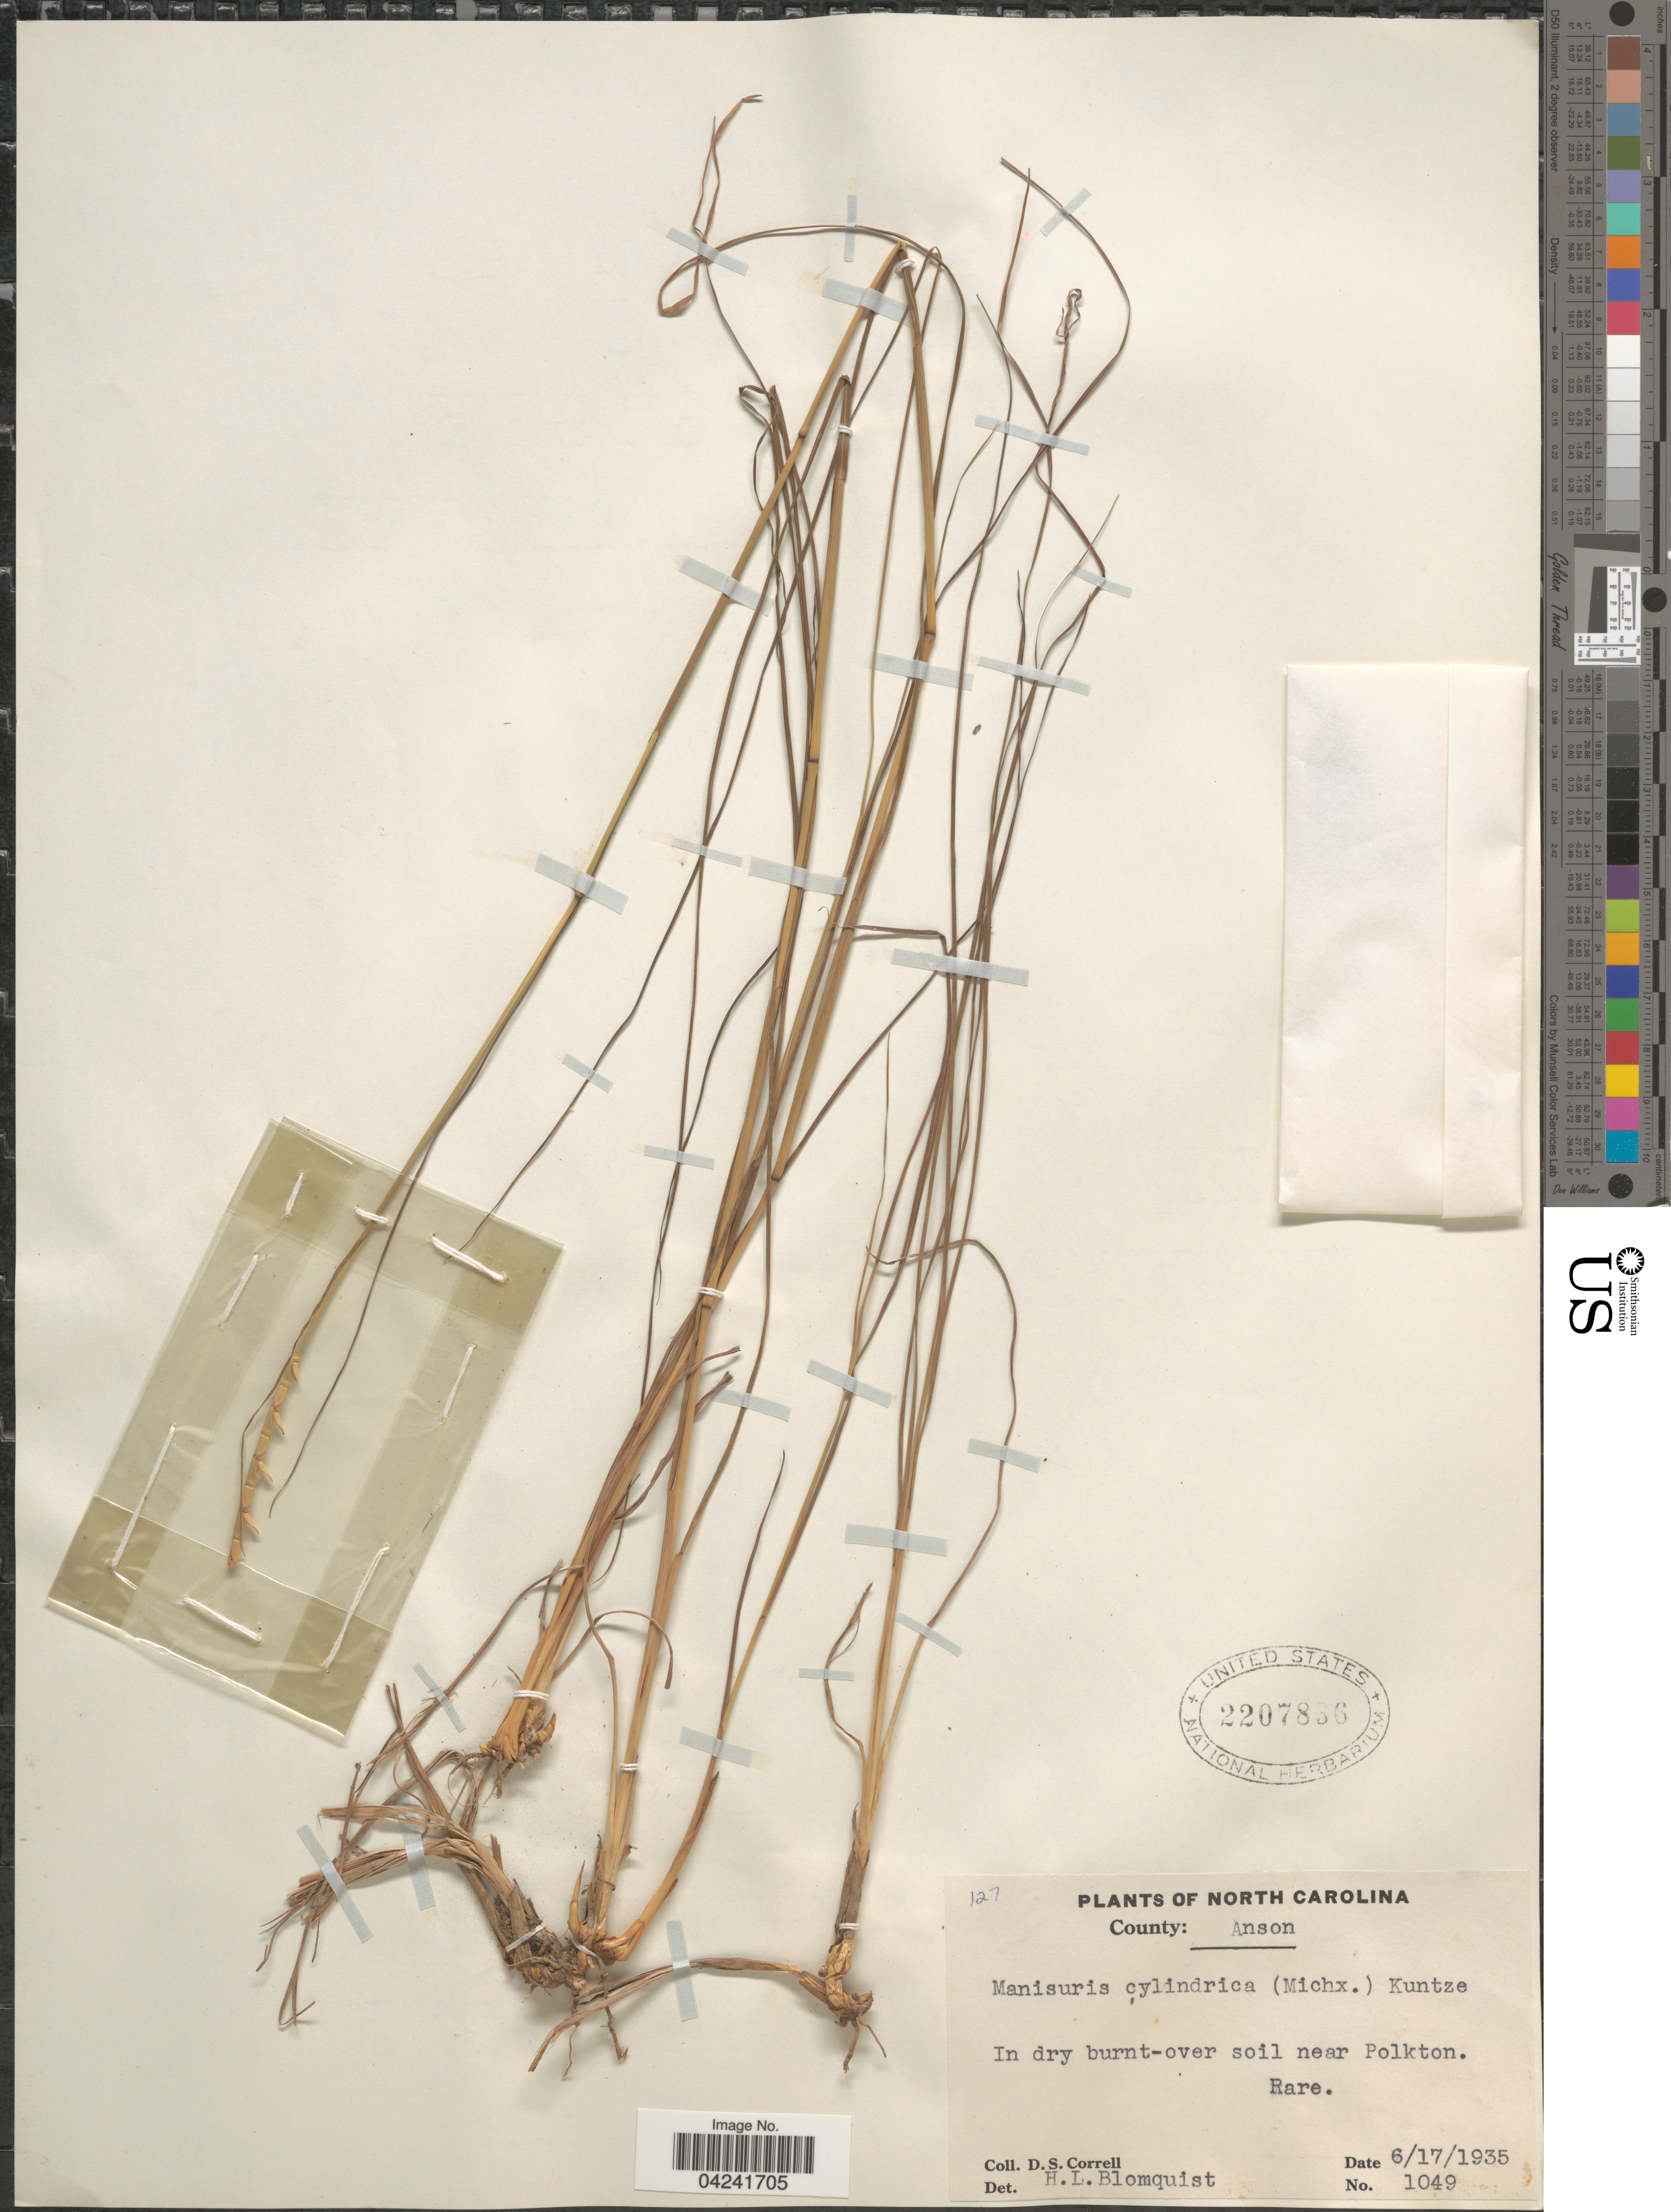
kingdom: Plantae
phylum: Tracheophyta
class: Liliopsida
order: Poales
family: Poaceae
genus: Mnesithea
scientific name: Mnesithea cylindrica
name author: (Michx.) de Koning & Sosef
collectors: D. S. Correll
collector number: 1049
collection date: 1935-06-17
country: United States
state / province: North Carolina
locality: County: Anson. In dry burnt-over soil near Polkton.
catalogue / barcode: US 2207836